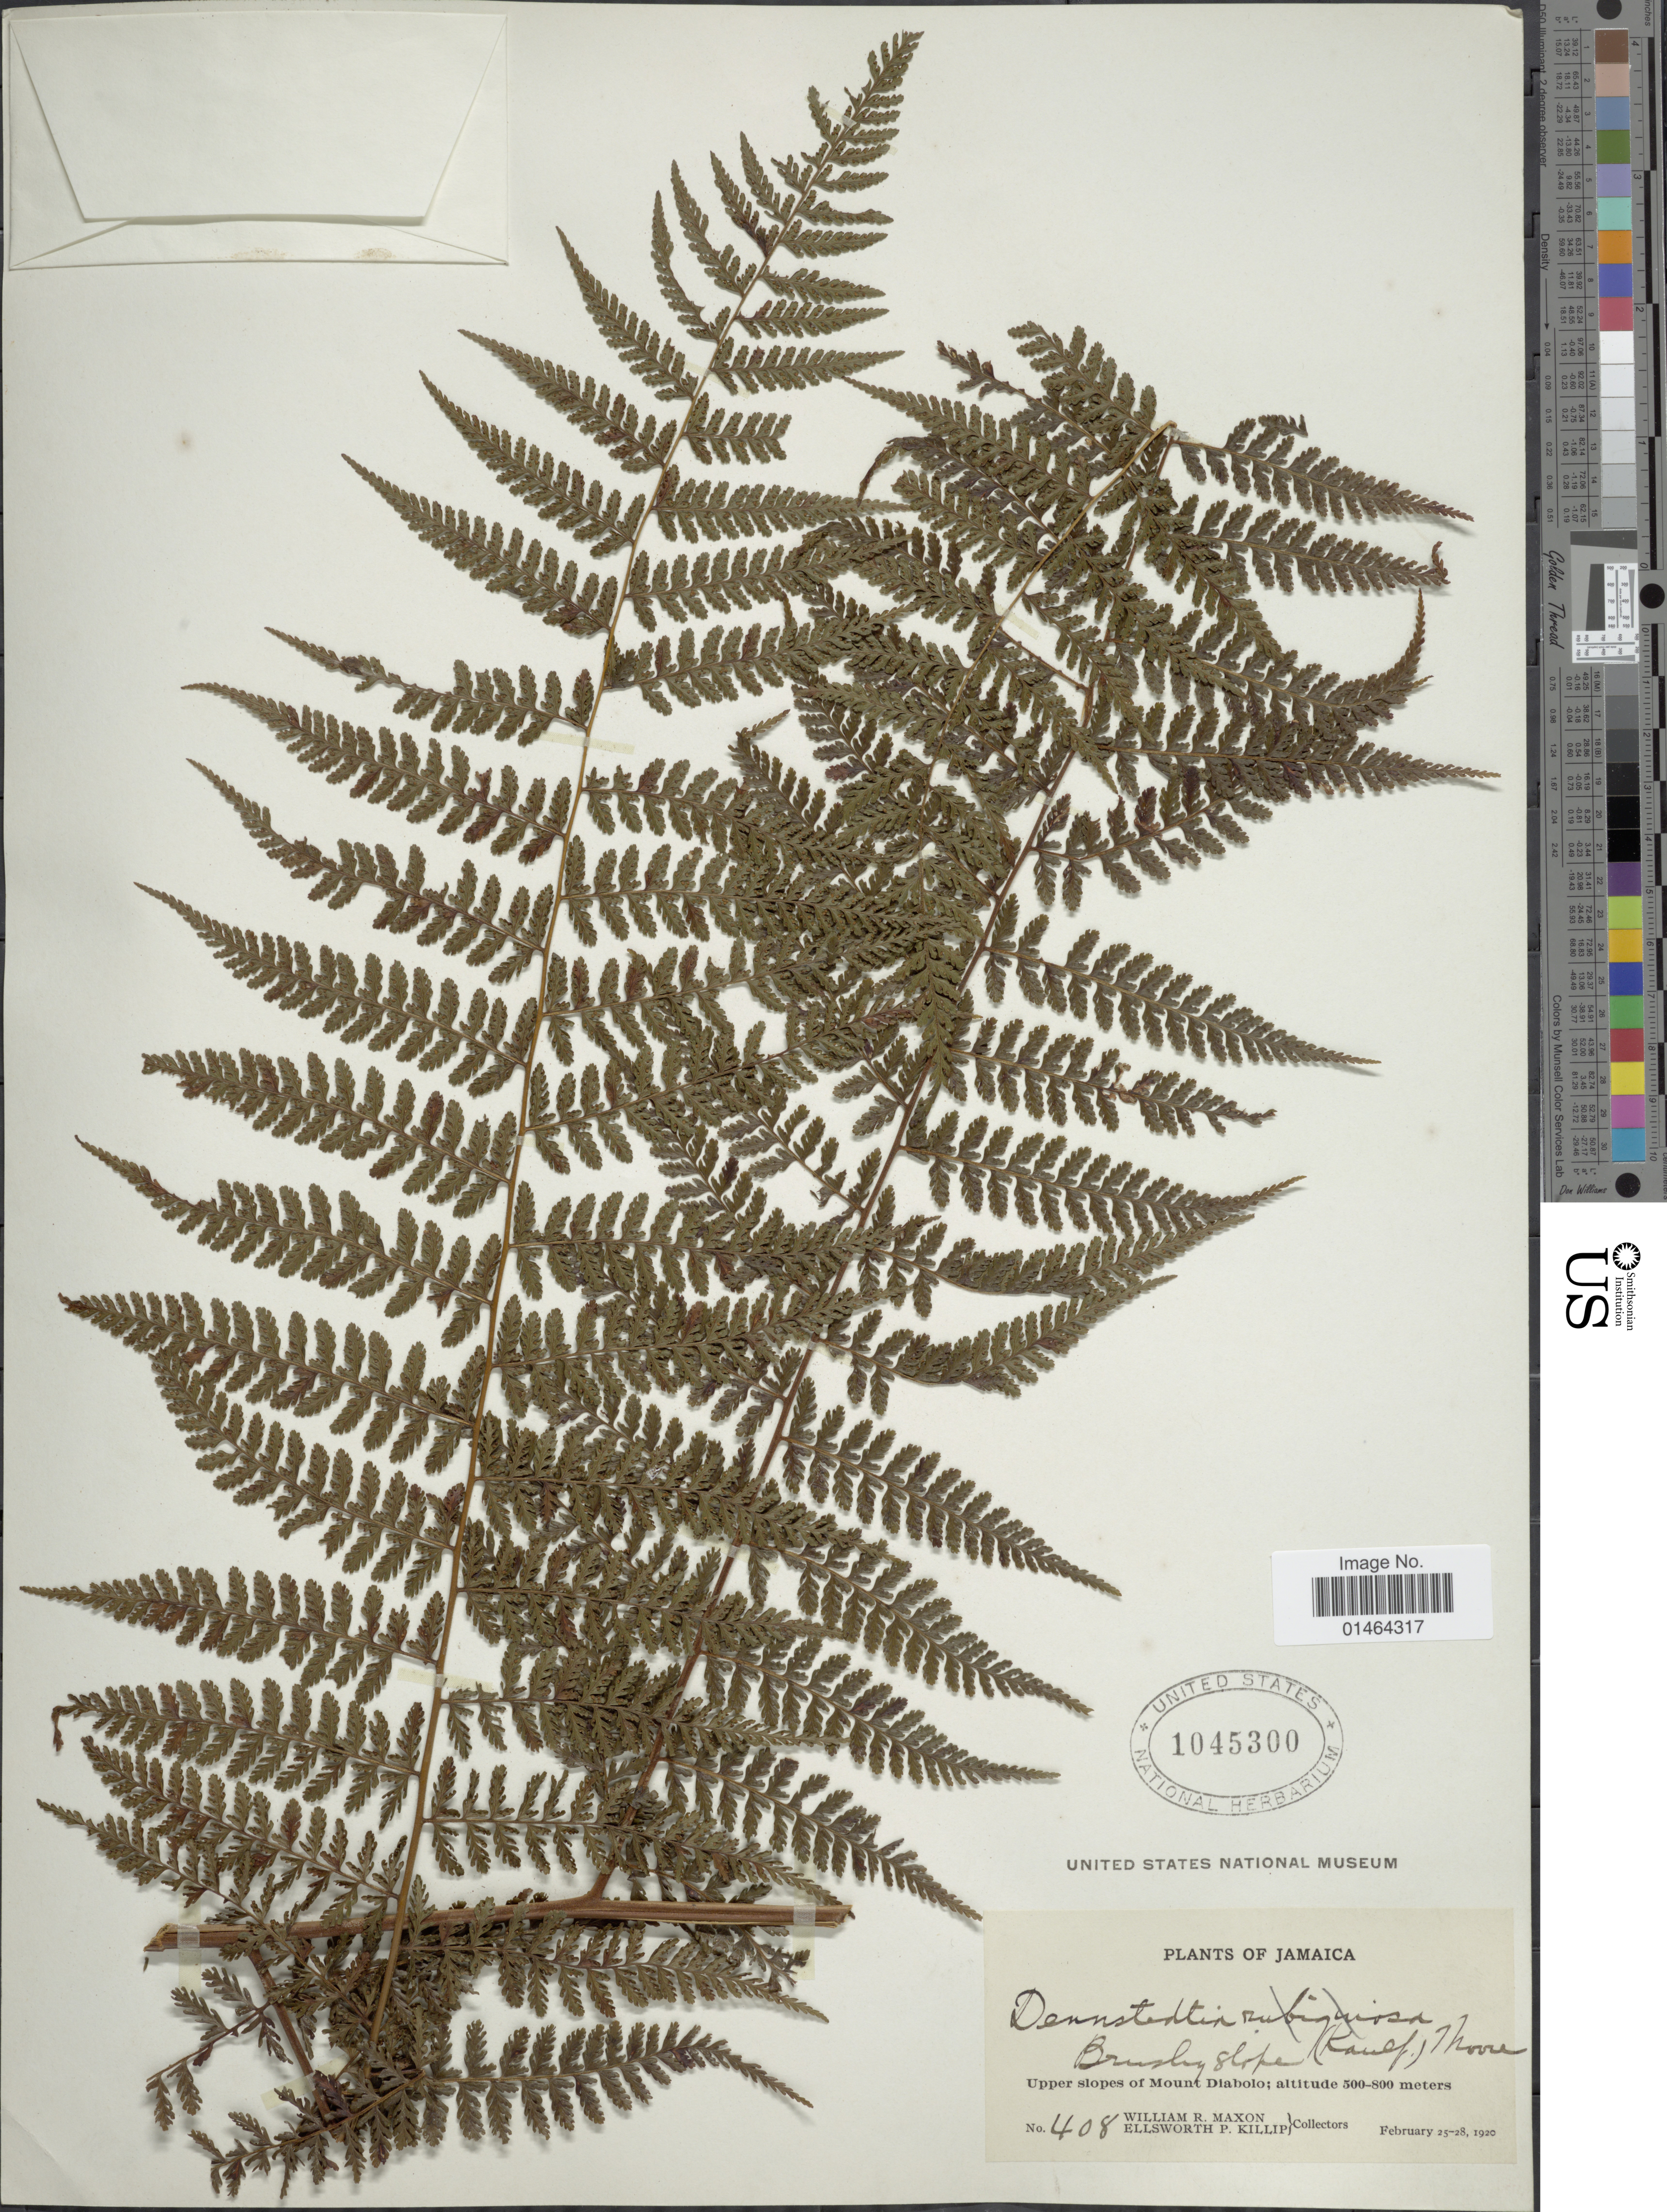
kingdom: Plantae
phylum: Tracheophyta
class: Polypodiopsida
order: Polypodiales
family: Dennstaedtiaceae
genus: Dennstaedtia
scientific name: Dennstaedtia cicutaria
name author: (Sw.) T. Moore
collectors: W. R. Maxon & E. P. Killip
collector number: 408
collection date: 1920-02-25/1920-02-28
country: Jamaica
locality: Upper slopes of Mount Diabolo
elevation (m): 500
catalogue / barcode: US 1045300